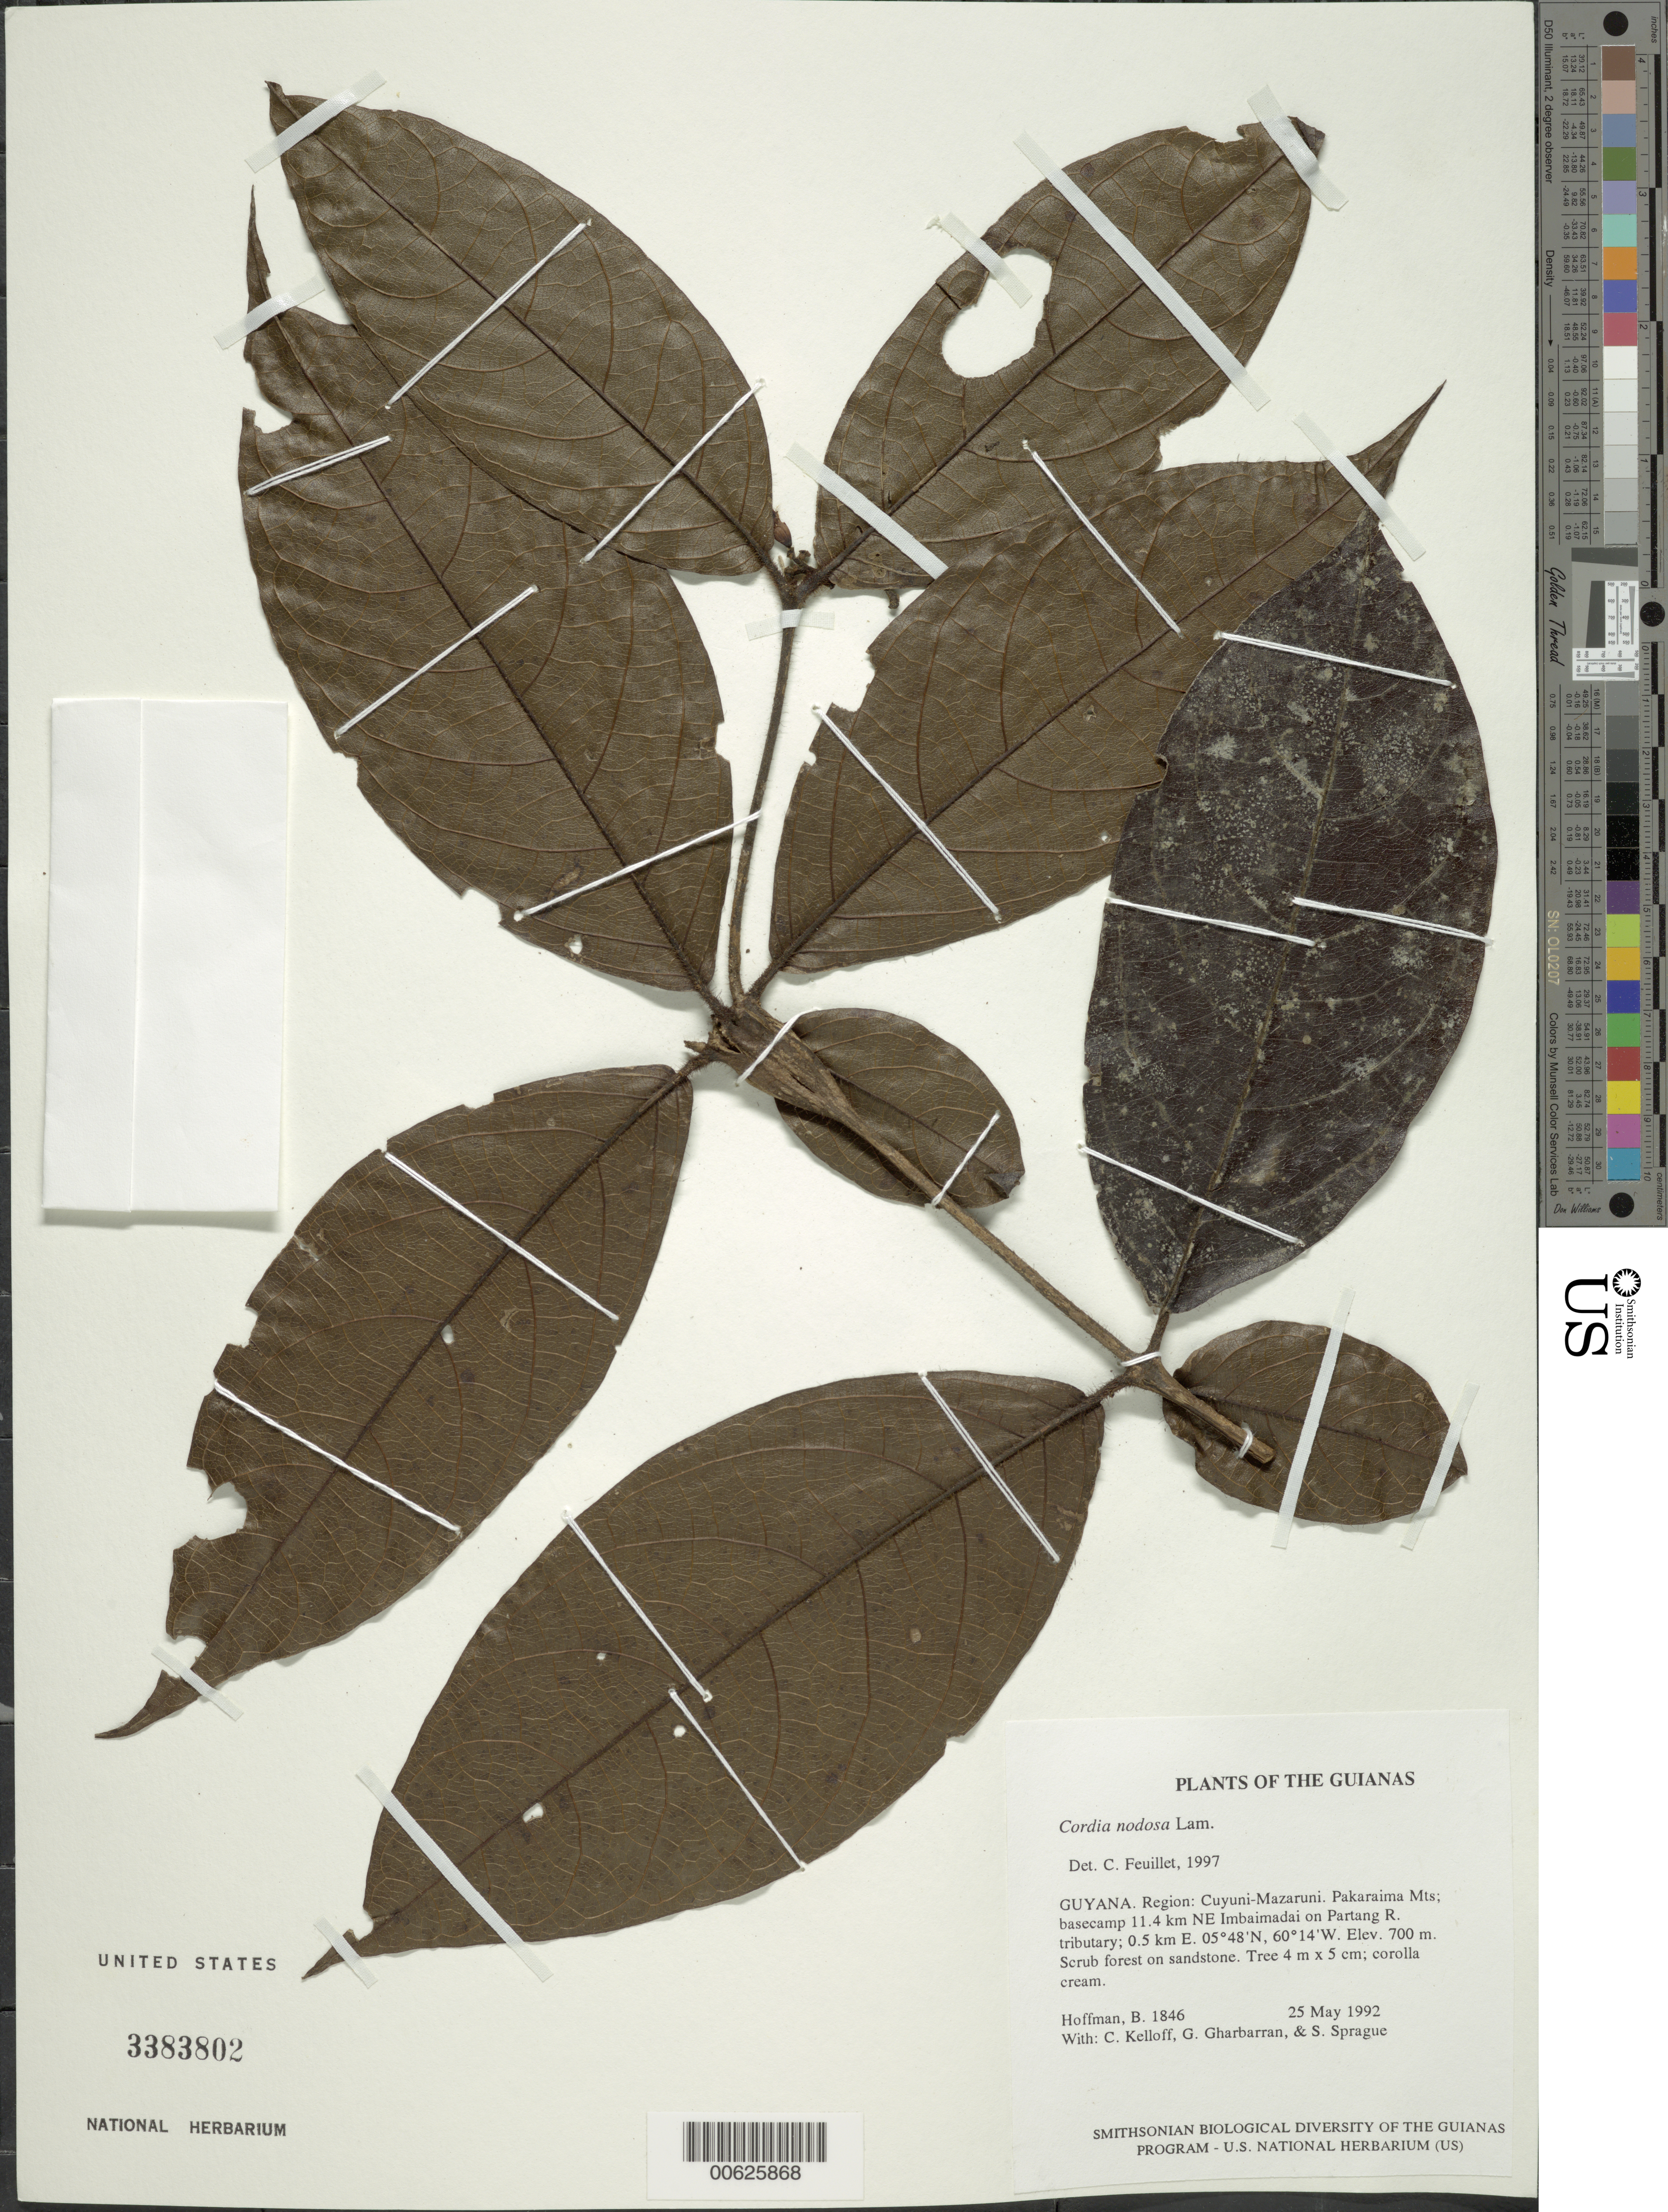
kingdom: Plantae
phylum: Tracheophyta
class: Magnoliopsida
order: Boraginales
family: Cordiaceae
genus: Cordia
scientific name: Cordia nodosa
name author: Lam.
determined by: Feuillet, C.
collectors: B. Hoffman, C. L. Kelloff, G. Gharbarran & S. Sprague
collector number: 1846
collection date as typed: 25 May 1992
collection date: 1992-05-25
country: Guyana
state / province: Cuyuni-Mazaruni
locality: Pakaraima Mts; basecamp 11.4 km NE Imbaimadai on Partang River tributary; 0.5 km E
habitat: Scrub forest on sandstone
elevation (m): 700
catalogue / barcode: US 3383802